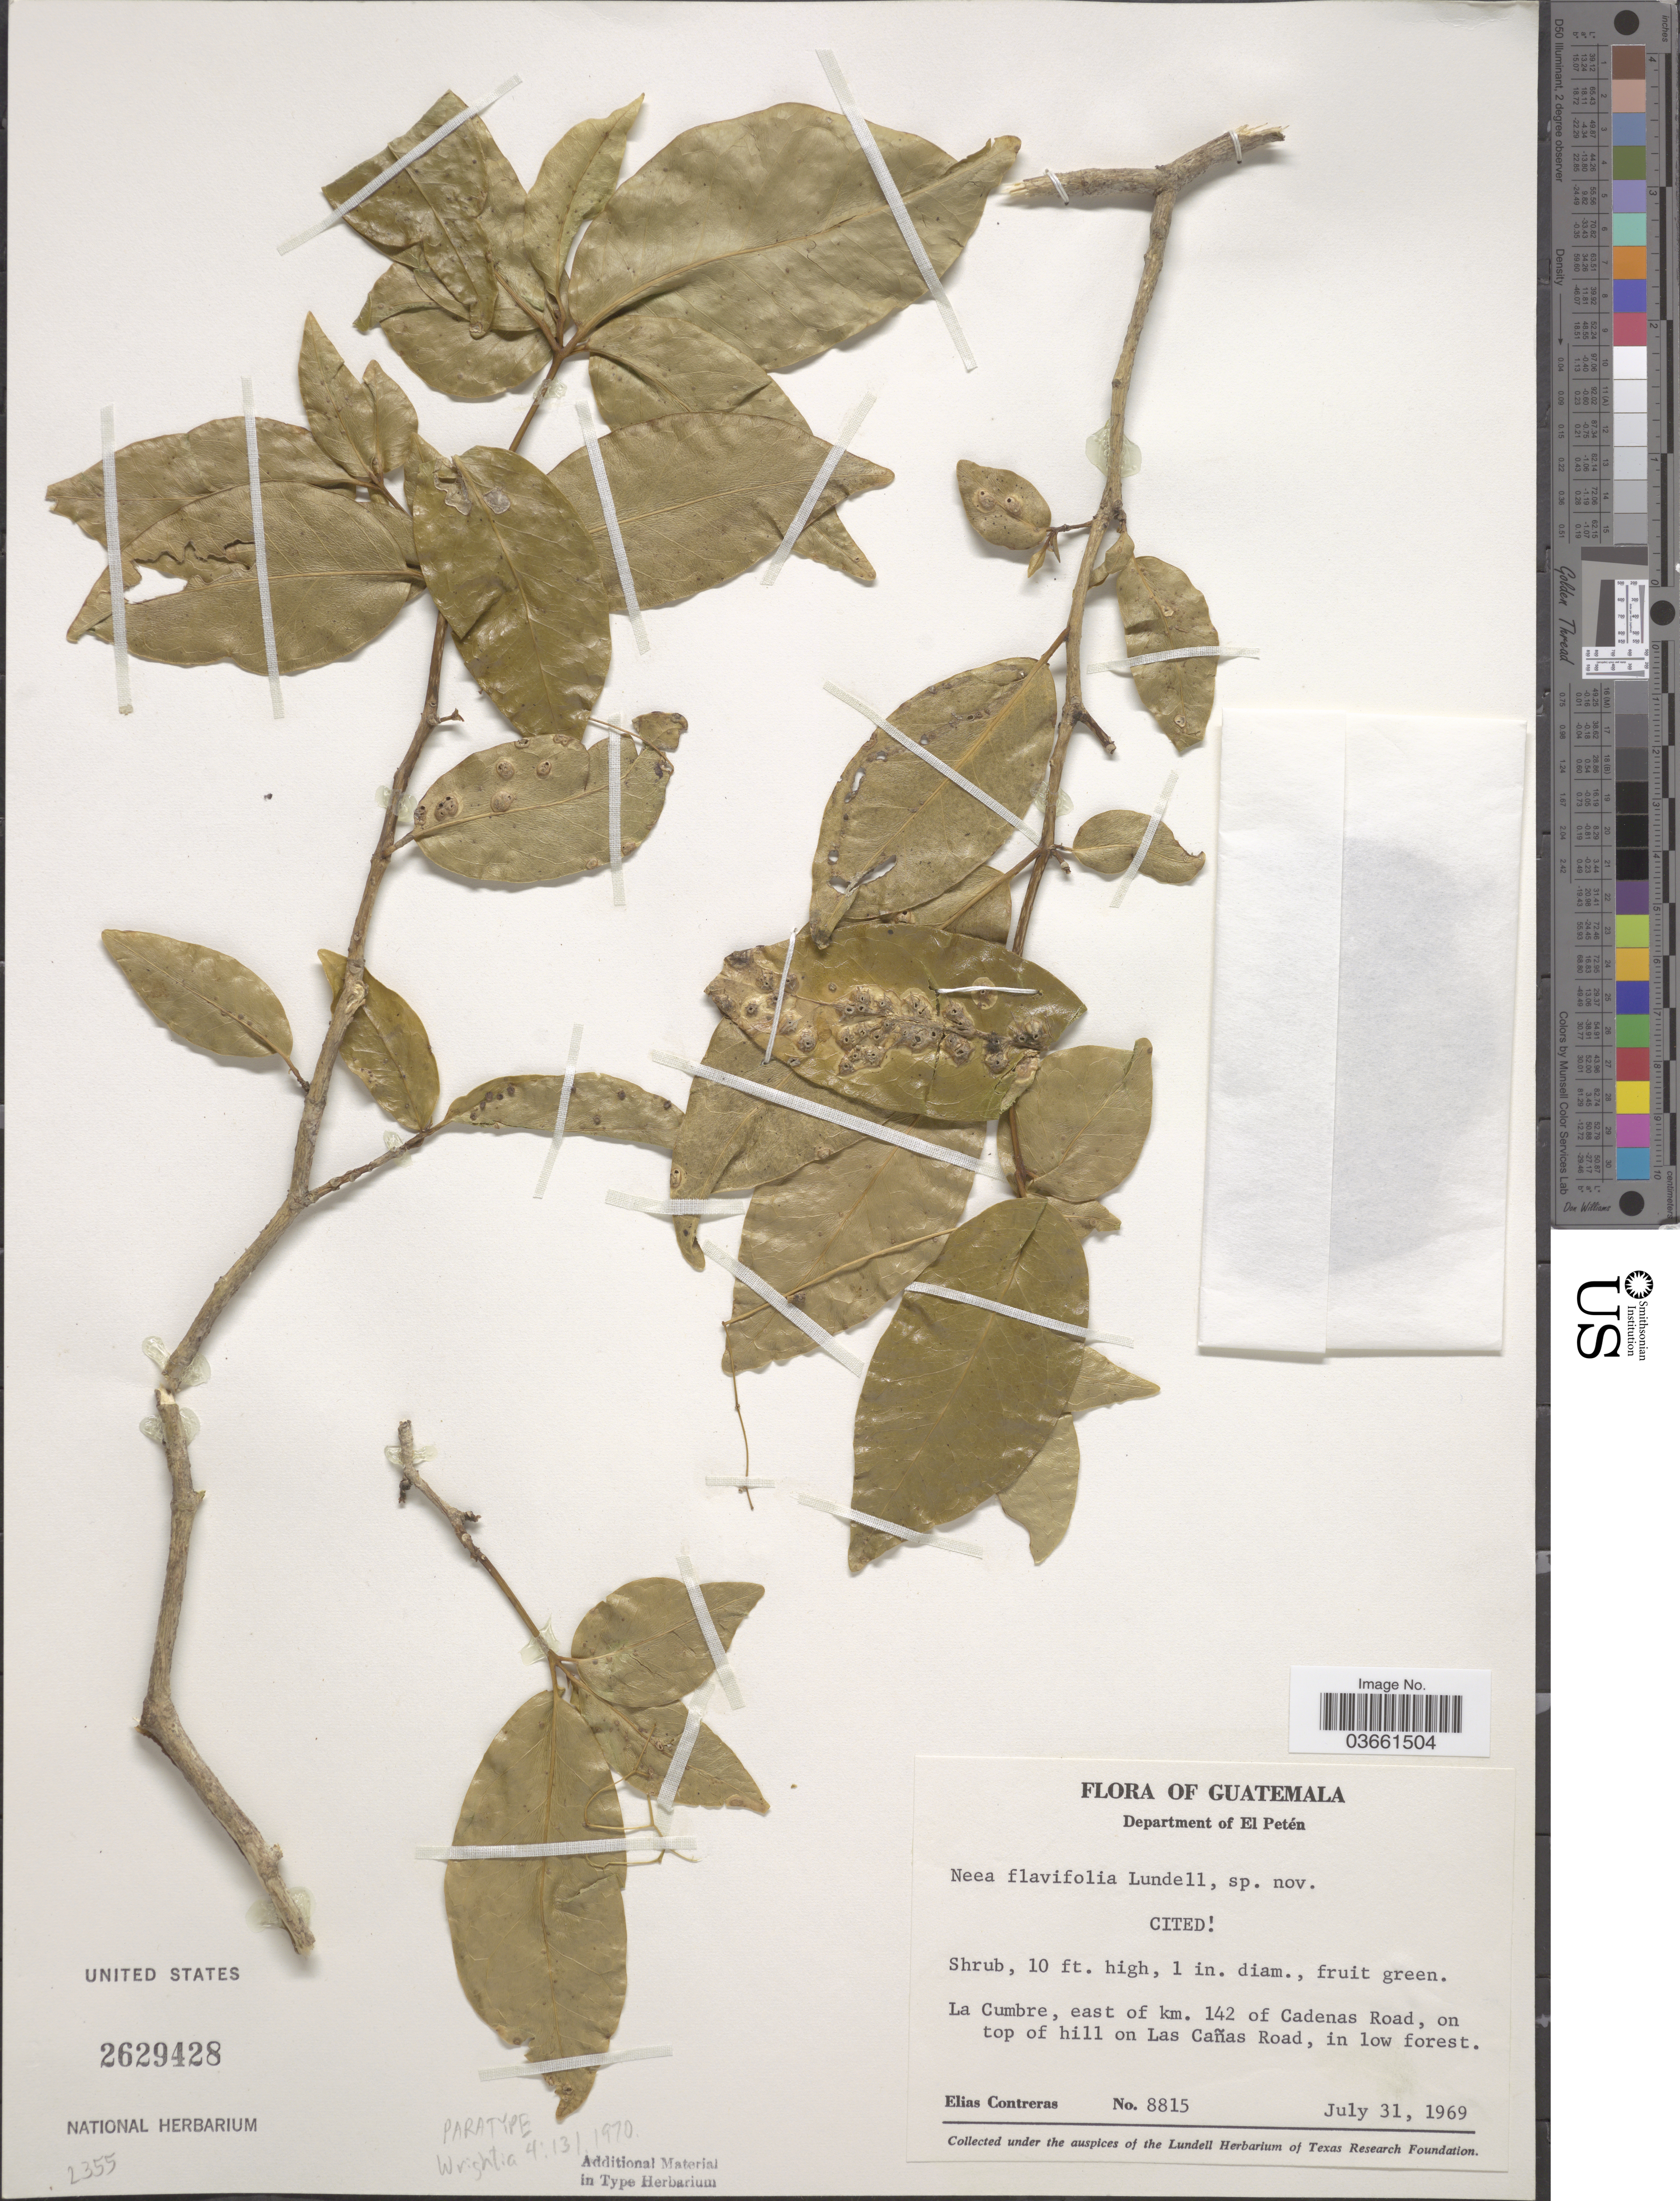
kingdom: Plantae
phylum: Tracheophyta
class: Magnoliopsida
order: Caryophyllales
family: Nyctaginaceae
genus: Neea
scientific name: Neea flavifolia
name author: Lundell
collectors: E. Contreras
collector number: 8815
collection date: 1969-07-31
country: Guatemala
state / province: El Petén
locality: Department of El Petén. La Cumbre, east of km. 142 of Cadenas Road, on top of hill on Las Cañas Road.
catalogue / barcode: US 2629428